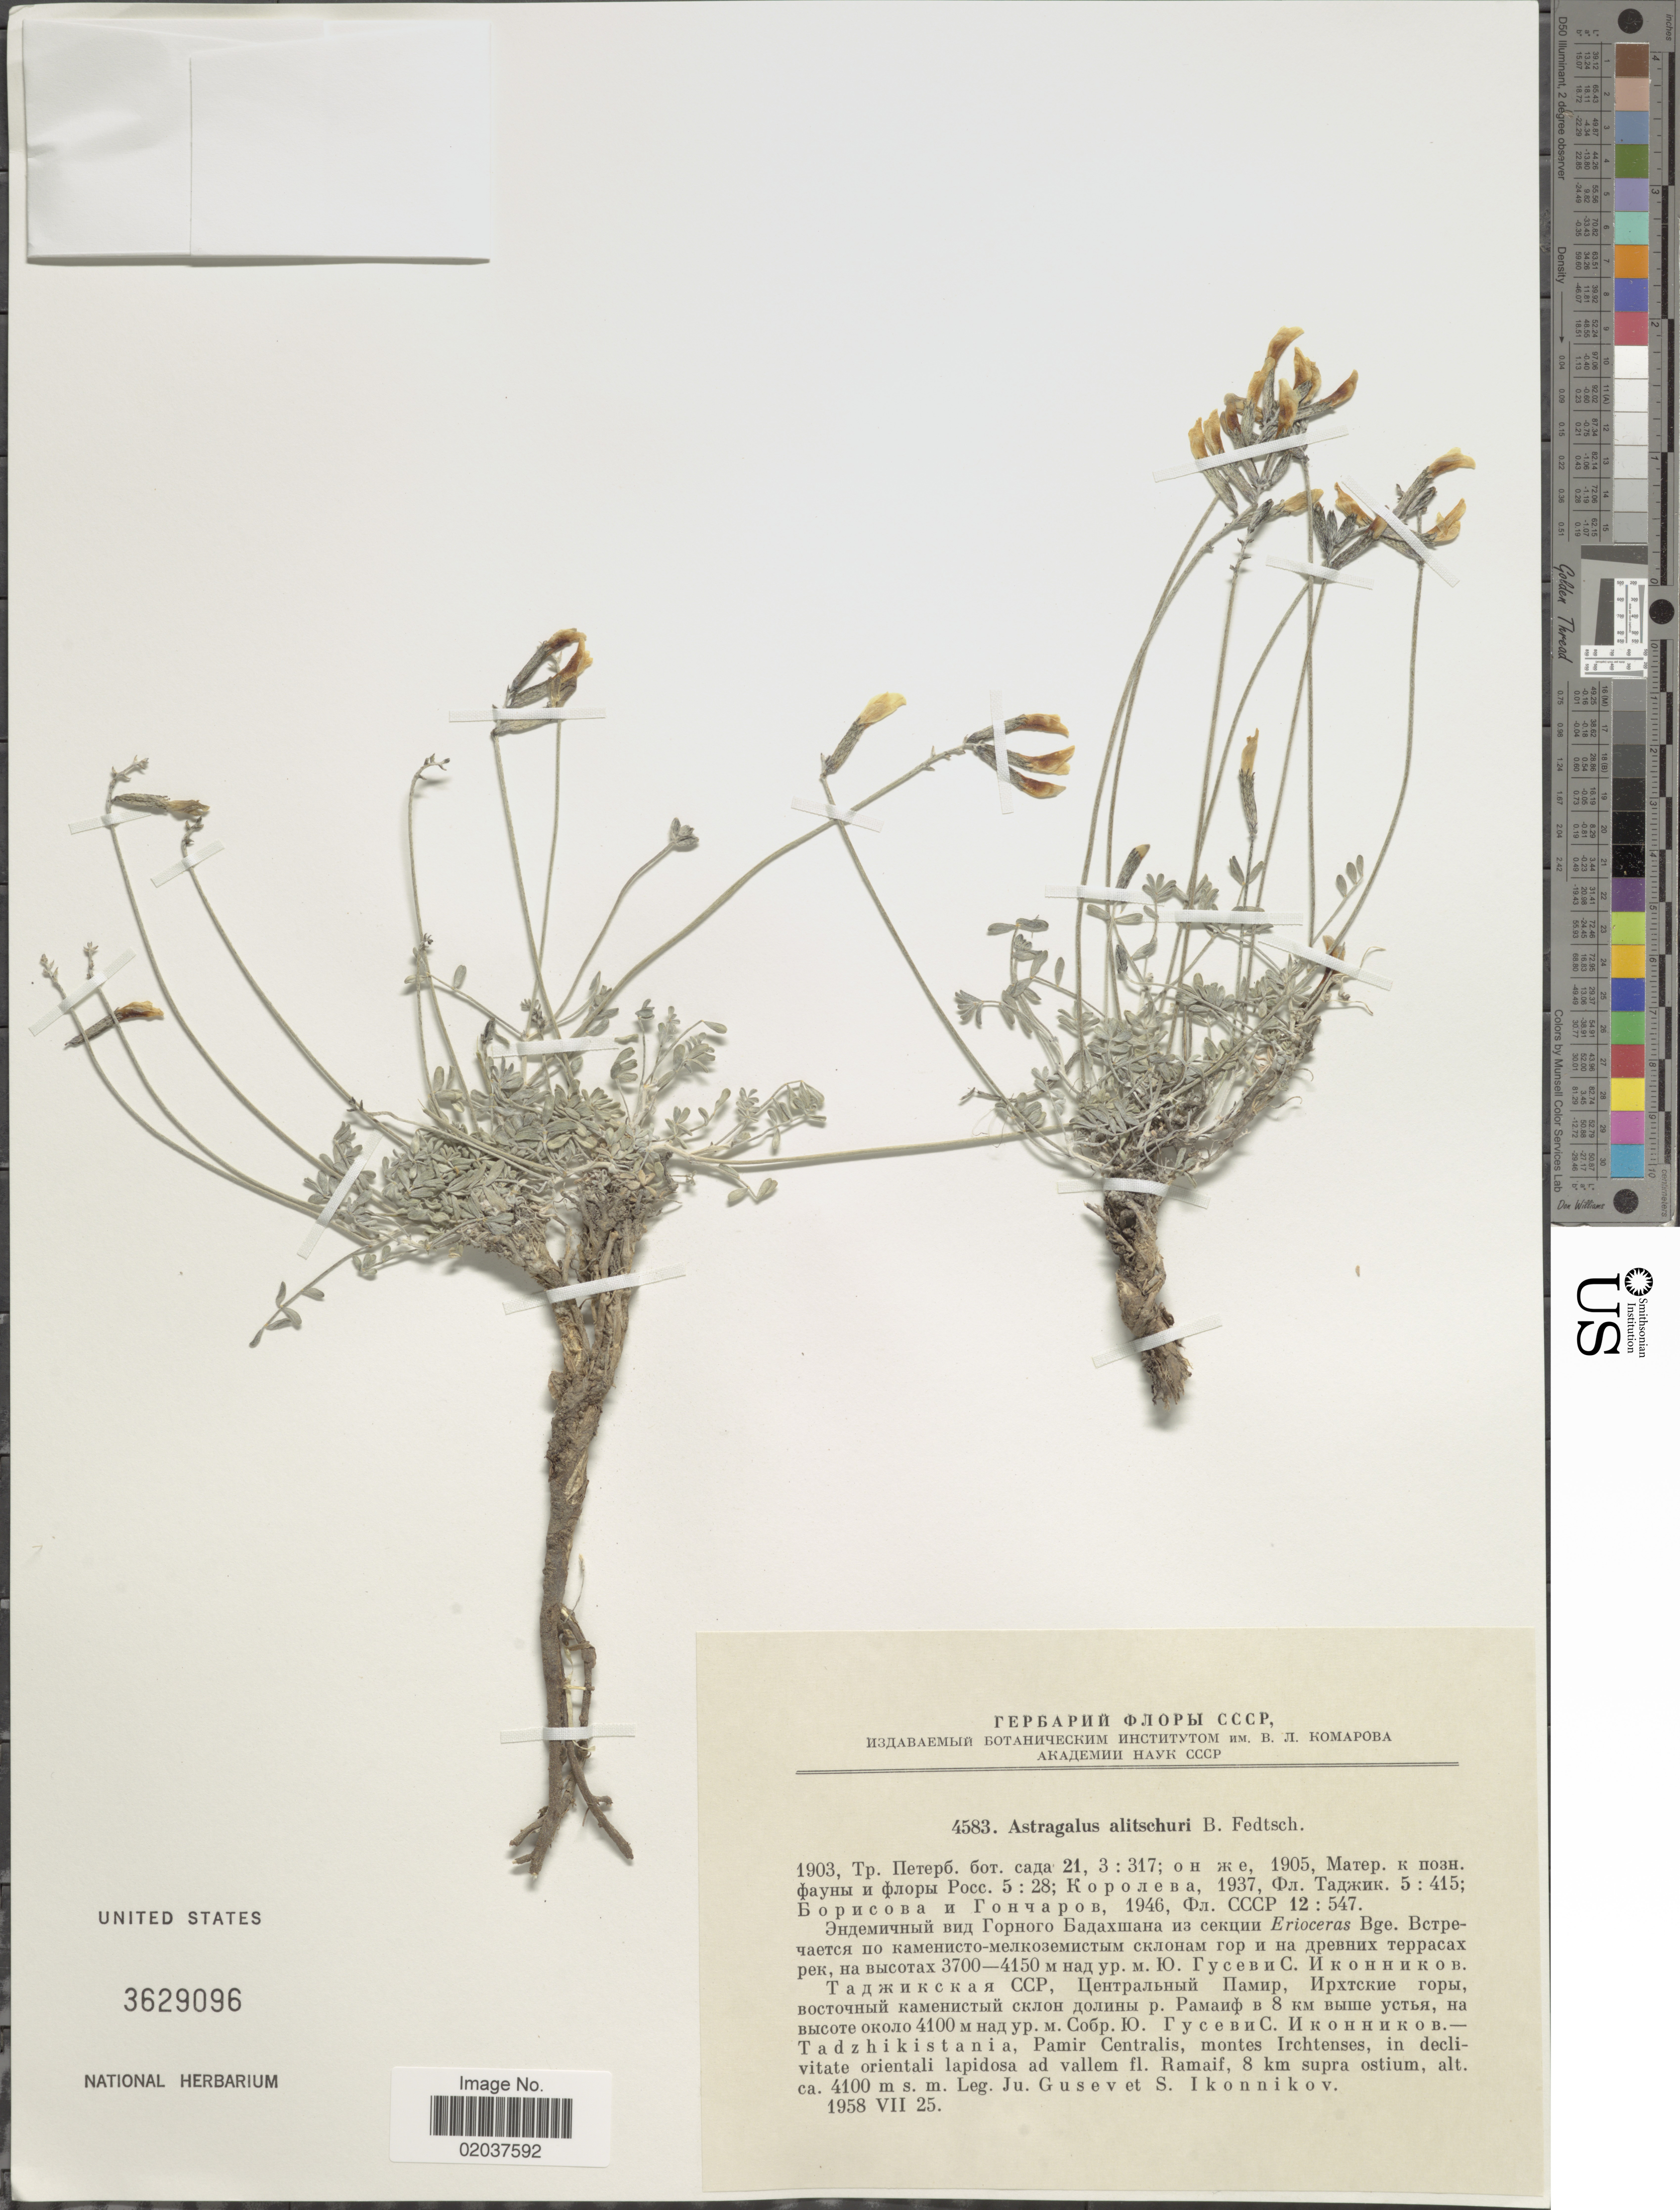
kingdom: Plantae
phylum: Tracheophyta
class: Magnoliopsida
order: Fabales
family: Fabaceae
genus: Astragalus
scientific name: Astragalus alitschuri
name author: O. Fedtsch.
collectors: J. Gusev & S. Ikonnikov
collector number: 4583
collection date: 1958-07-25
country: Tajikistan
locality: Pamir Centralis, montes Irchtenses, ad vallem fl. Ramaif, 8 km supra ostium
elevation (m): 4100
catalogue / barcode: US 3629096